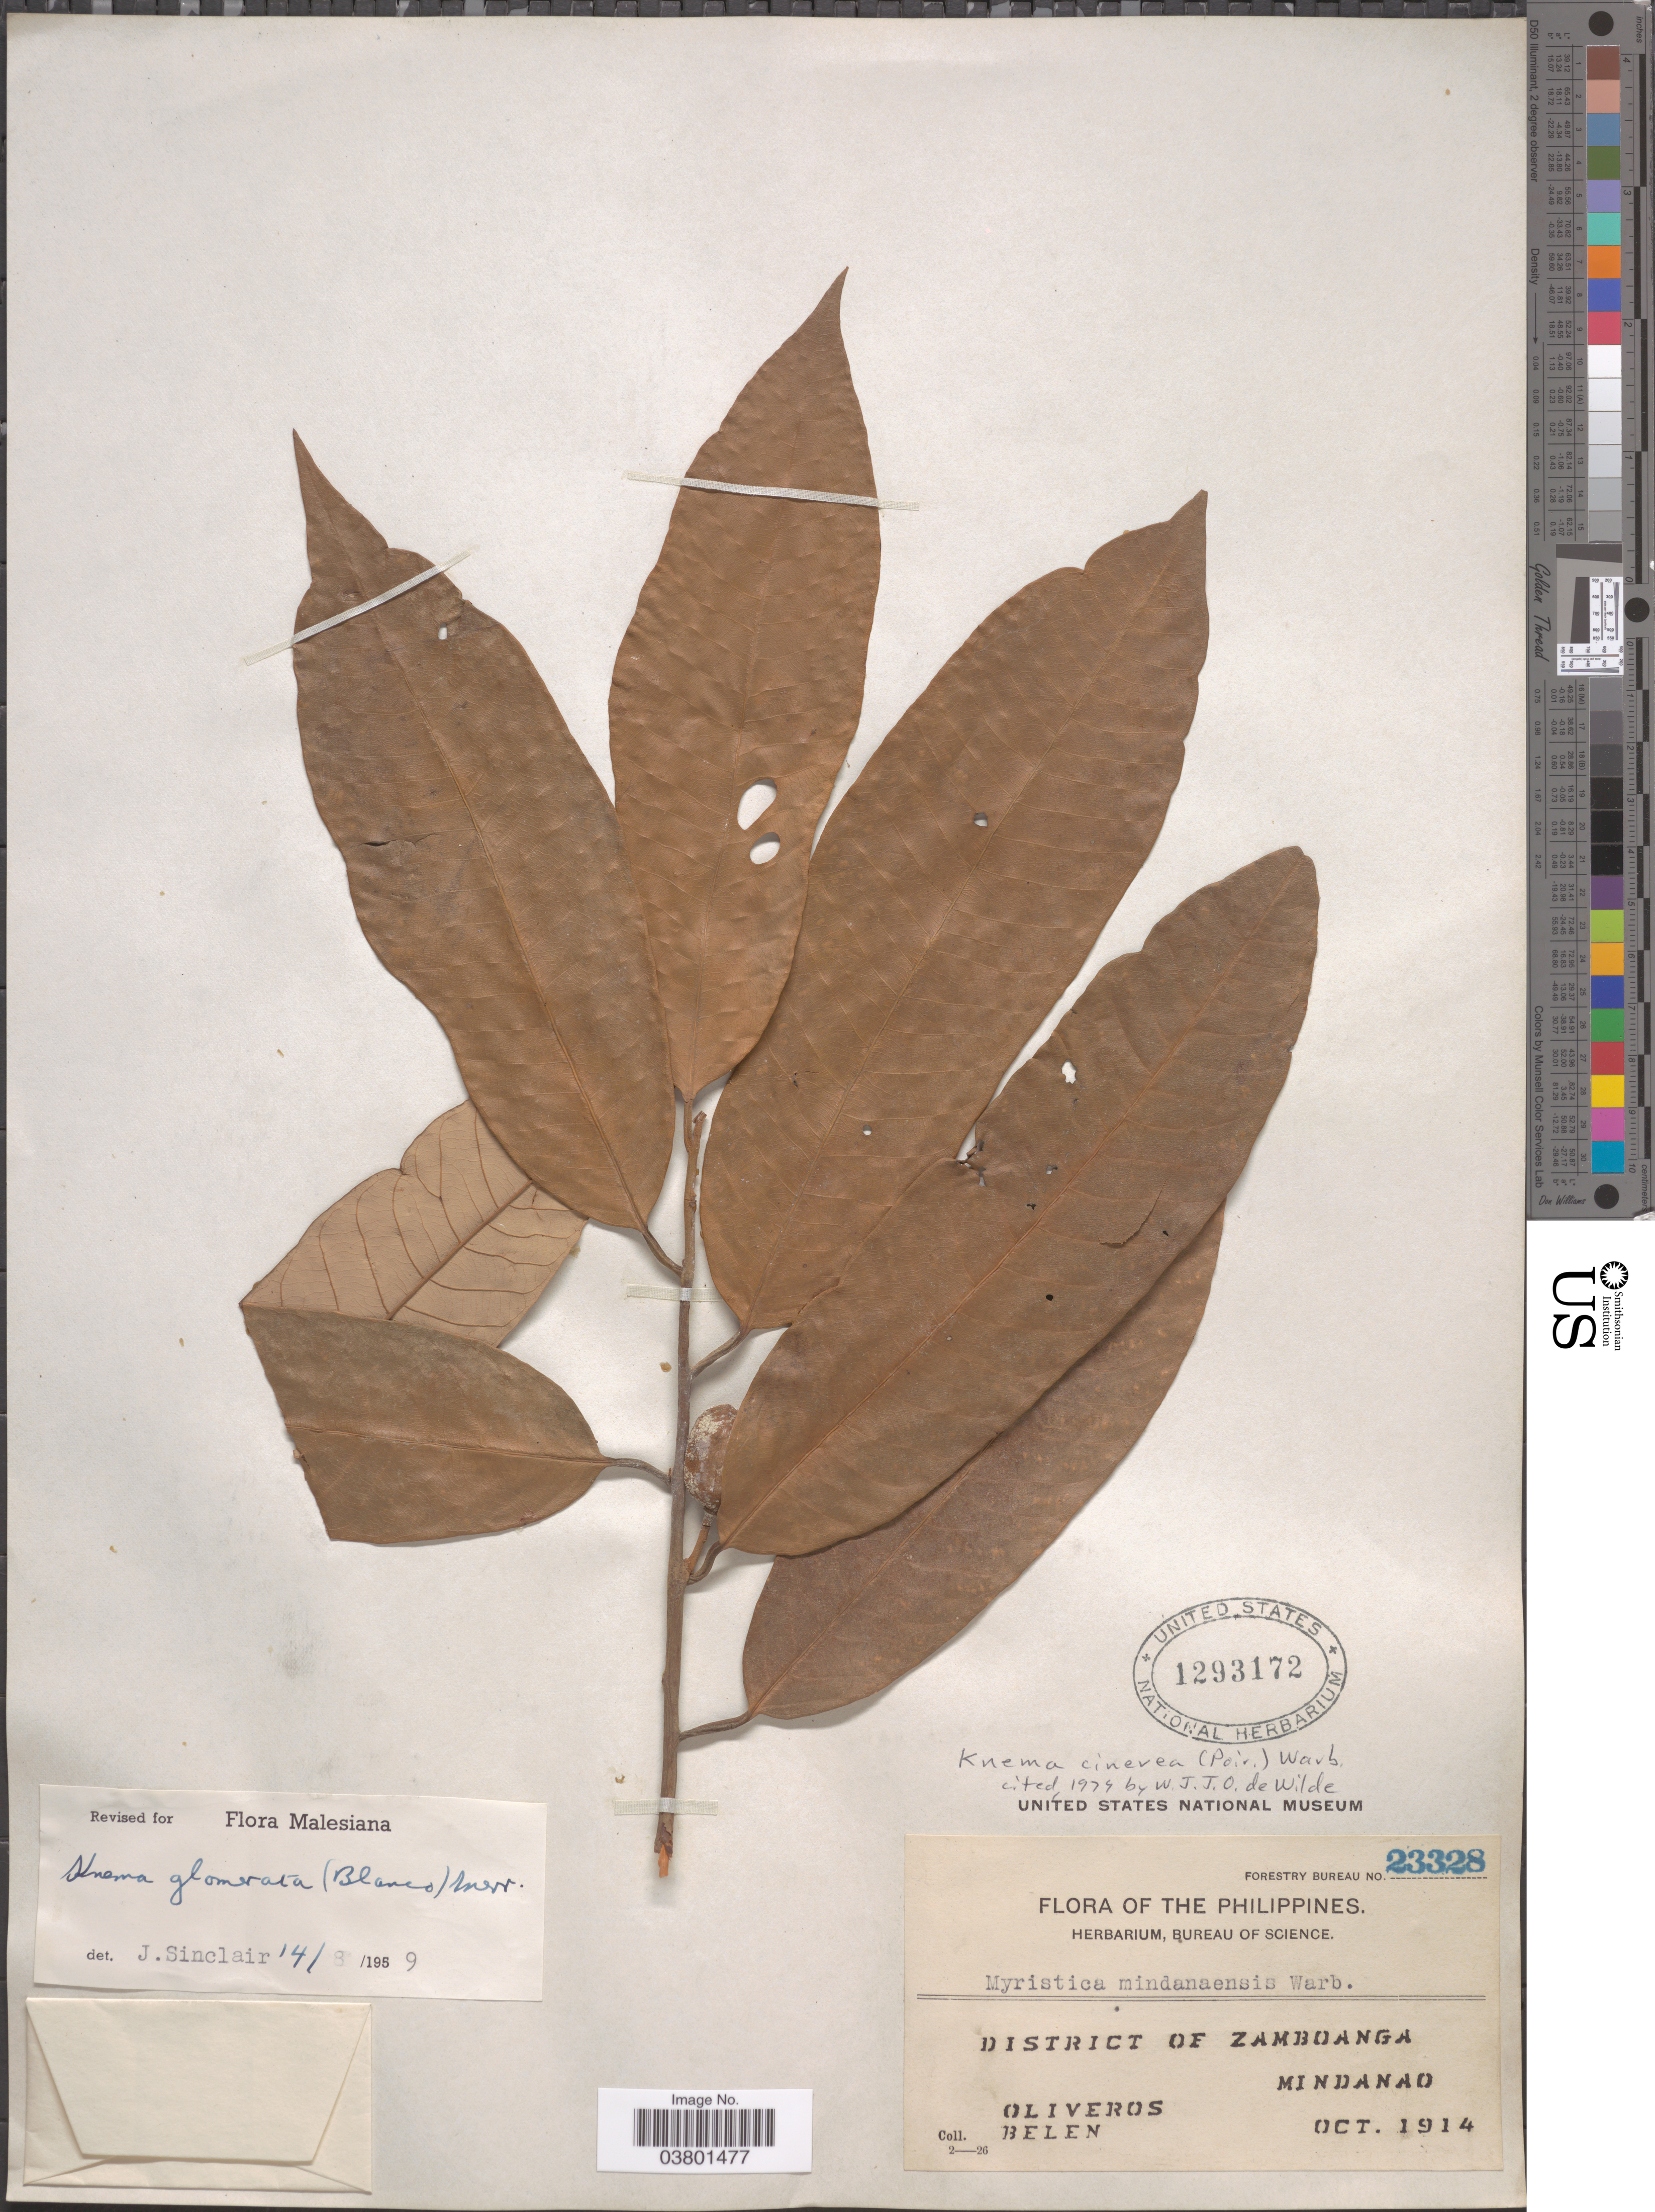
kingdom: Plantae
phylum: Tracheophyta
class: Magnoliopsida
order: Magnoliales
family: Myristicaceae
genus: Knema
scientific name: Knema cinerea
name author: (Poir.) Warb.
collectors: Oliveros & Belen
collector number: Forestry Bureau 23328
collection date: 1914-10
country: Philippines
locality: District of Zamboanga. Mindanao.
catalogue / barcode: US 1293172